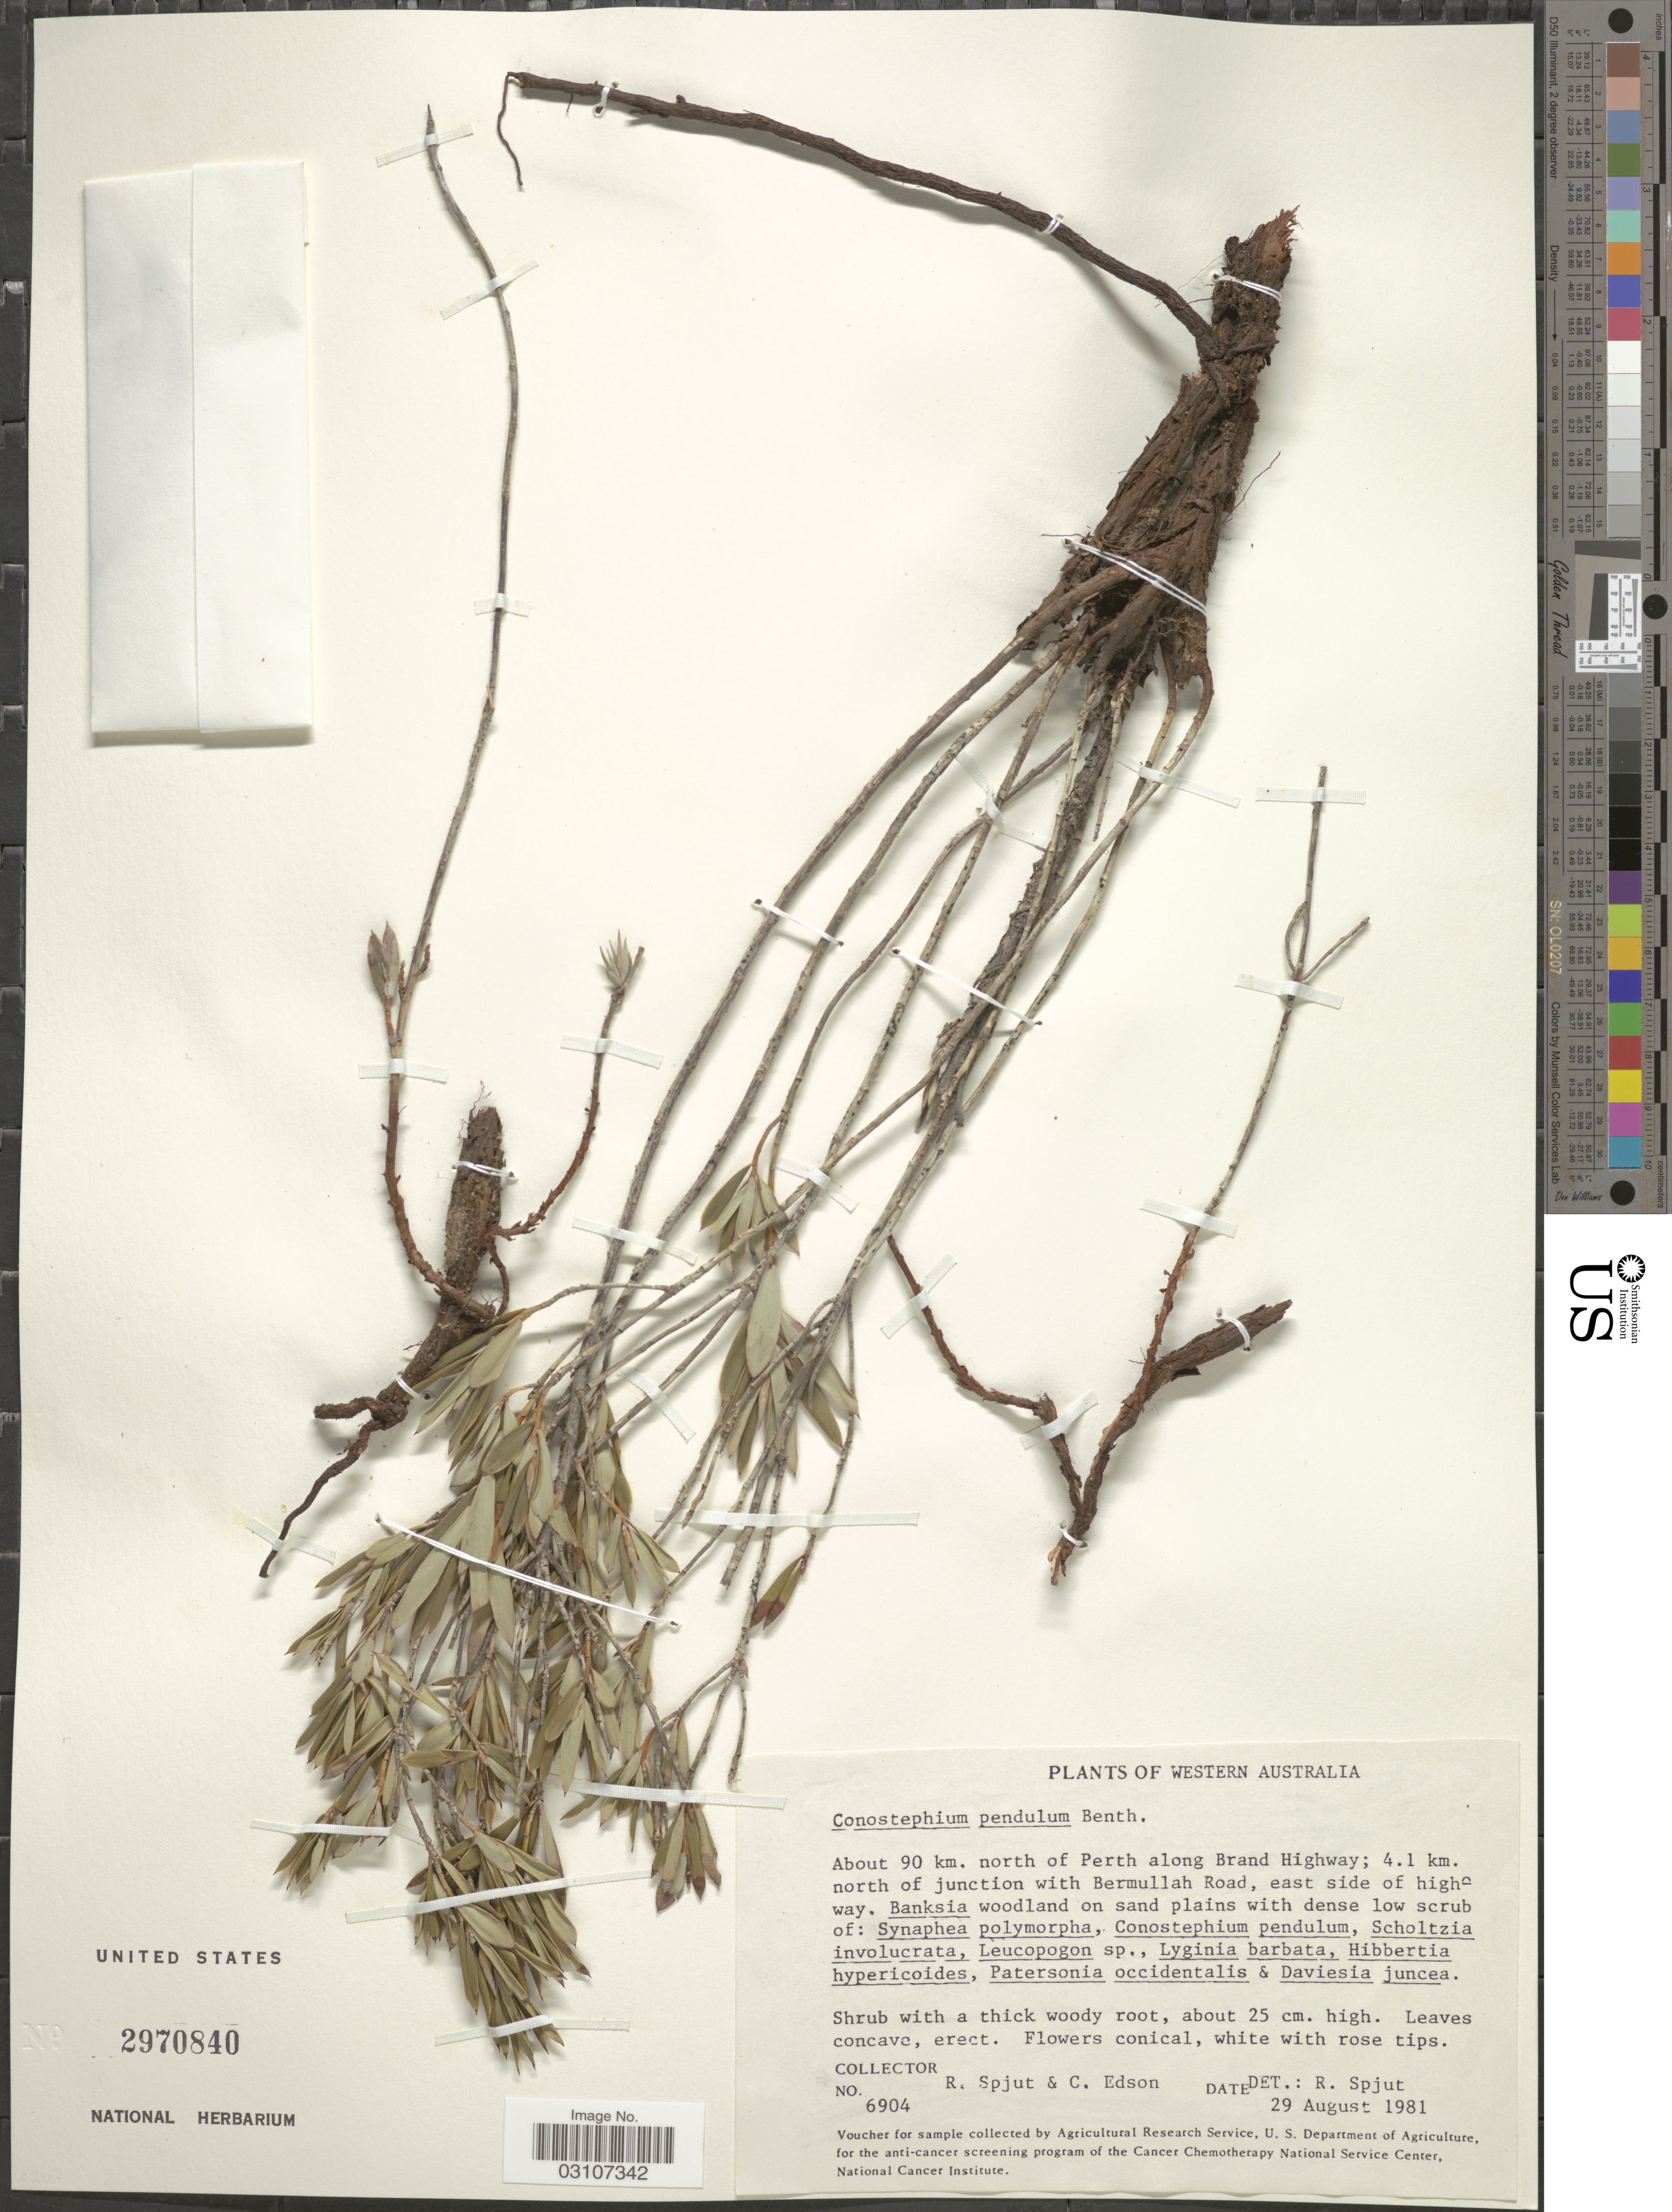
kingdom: Plantae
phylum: Tracheophyta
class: Magnoliopsida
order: Ericales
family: Ericaceae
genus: Conostephium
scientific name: Conostephium pendulum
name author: Deless.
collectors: R. Spjut & C. Edson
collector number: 6904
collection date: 1981-08-29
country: Australia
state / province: Western Australia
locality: About 90 km. north of Perth along Brand Highway; 4.1 km. north of junction with Bermullah Road, east side of highway.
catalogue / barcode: US 2970840